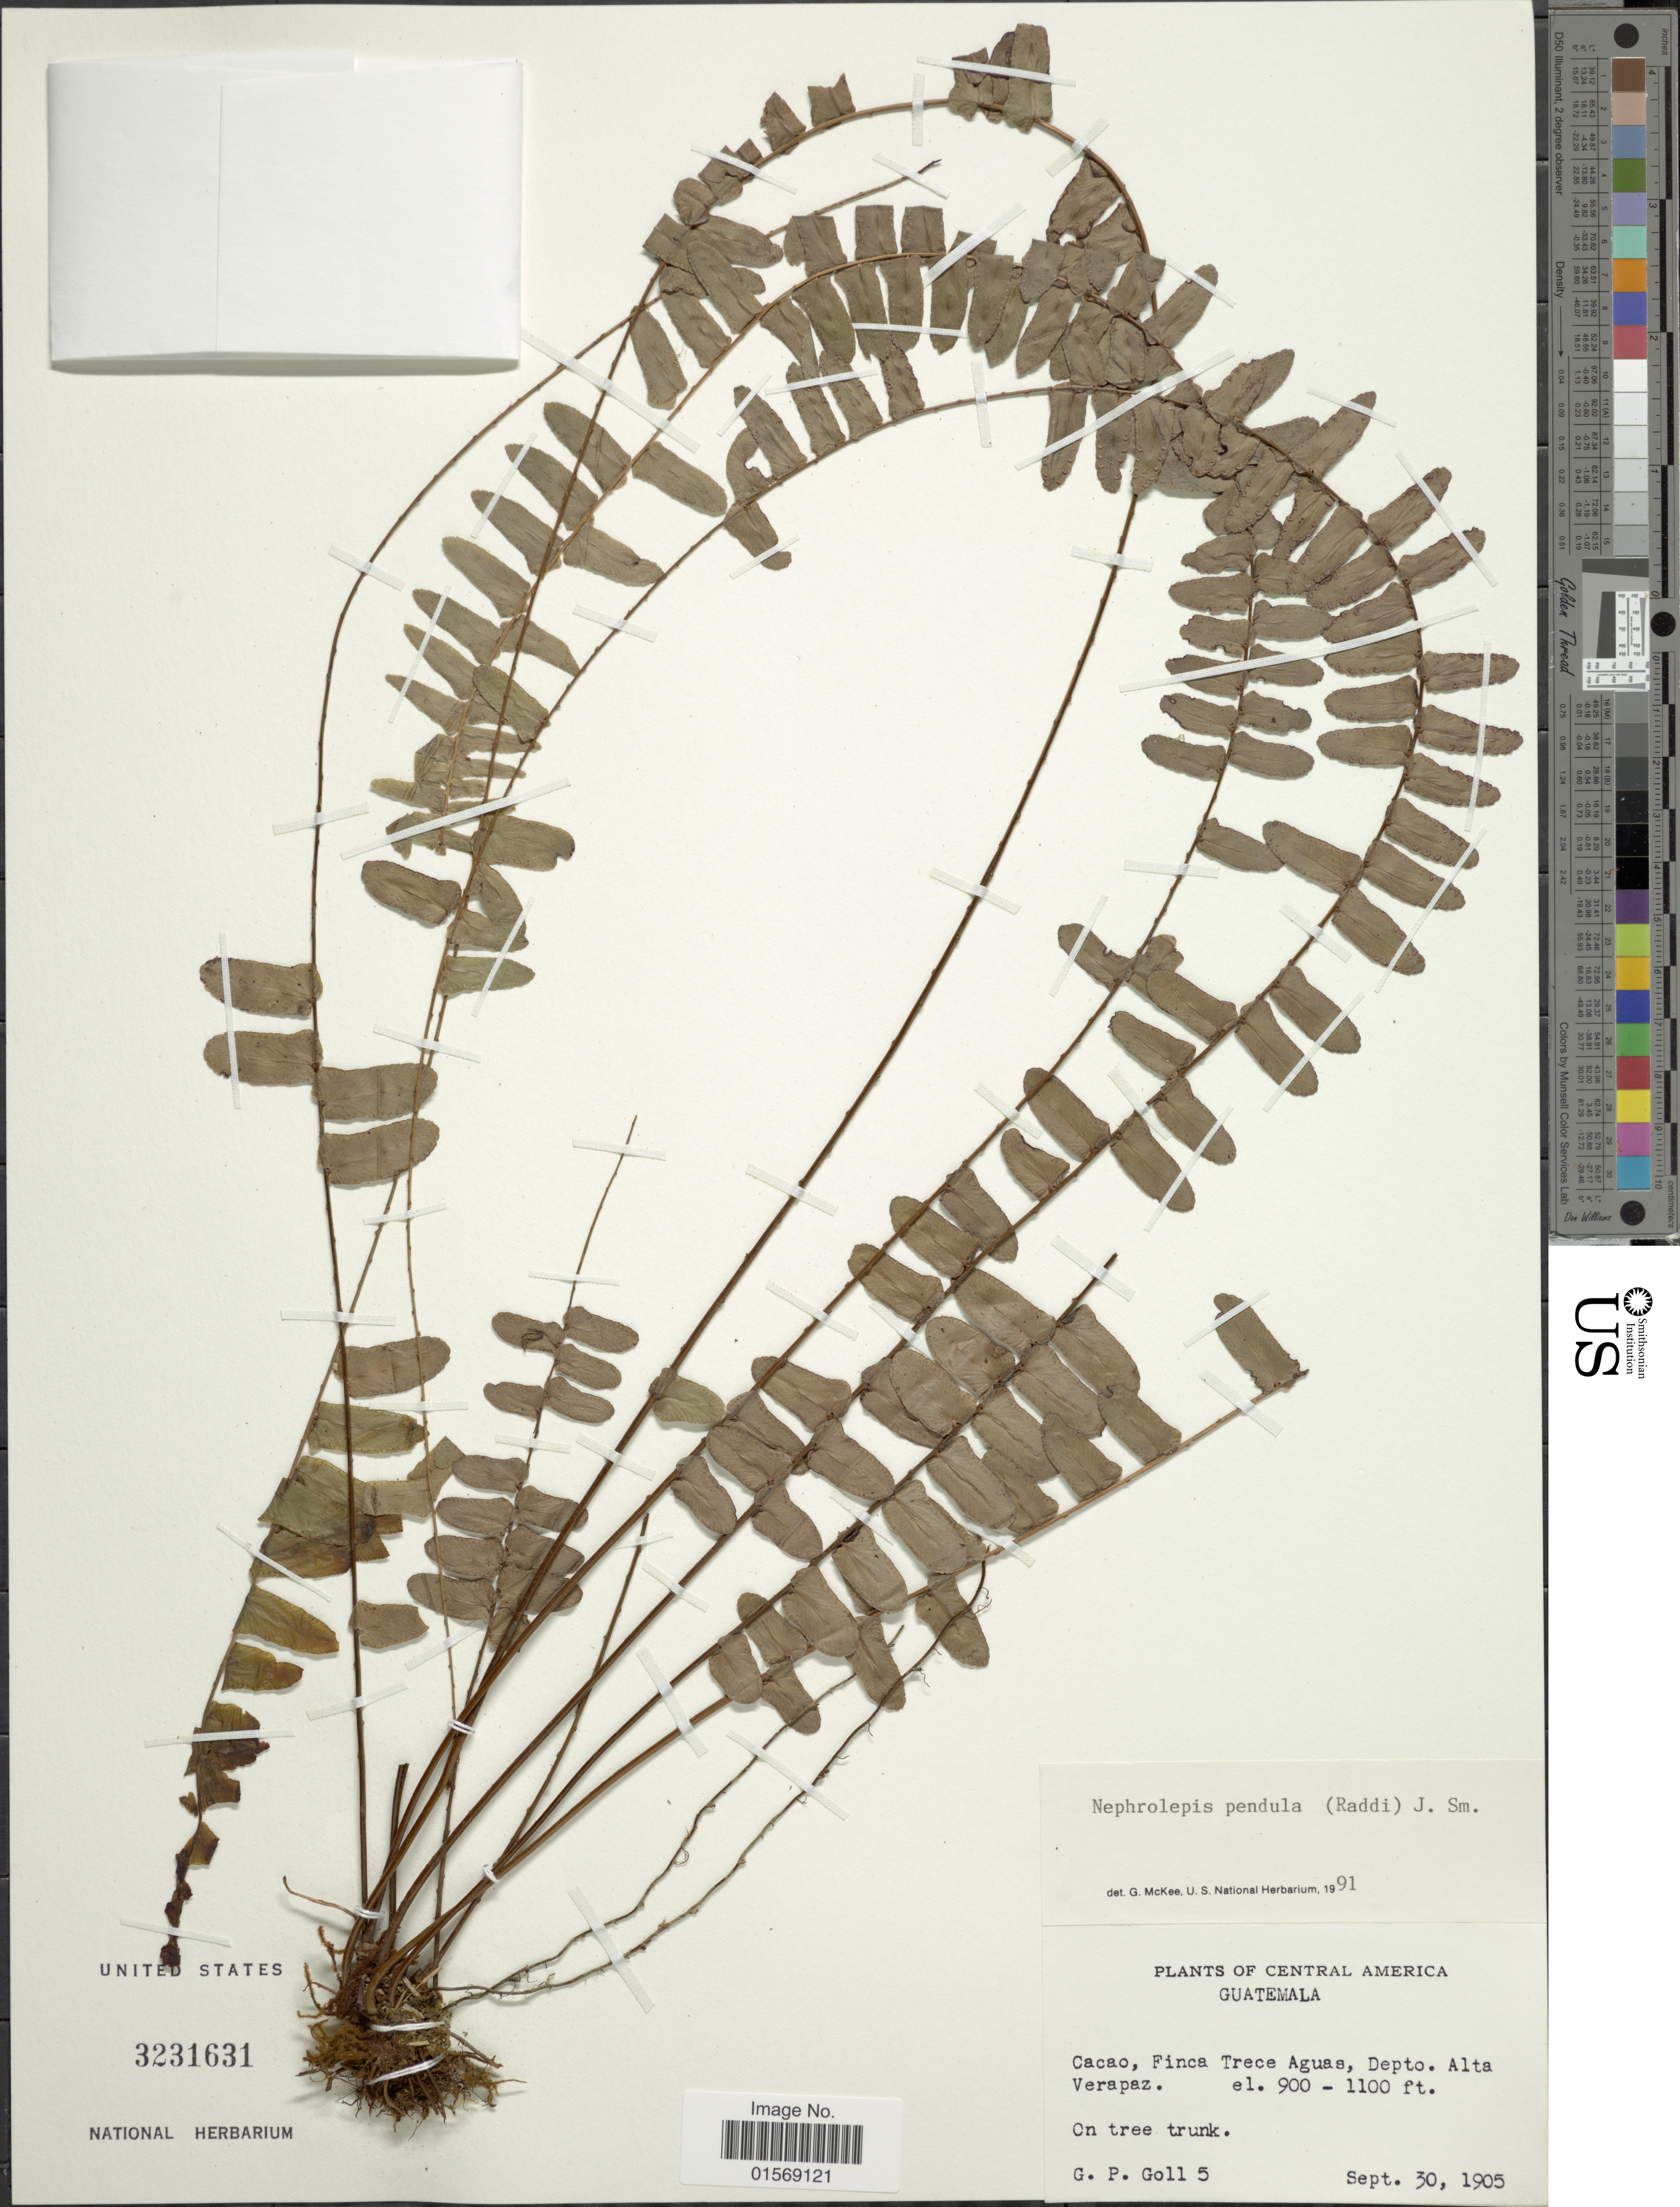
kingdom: Plantae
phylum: Tracheophyta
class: Polypodiopsida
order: Polypodiales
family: Nephrolepidaceae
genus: Nephrolepis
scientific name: Nephrolepis pendula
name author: (Raddi) J. Sm.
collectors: G. P. Goll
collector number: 5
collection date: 1905-09-30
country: Guatemala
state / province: Alta Verapaz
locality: Central America, Guatemala. cacao, Finca Trece Aguas, Depto. Alta Verapaz.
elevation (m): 274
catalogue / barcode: US 3231631